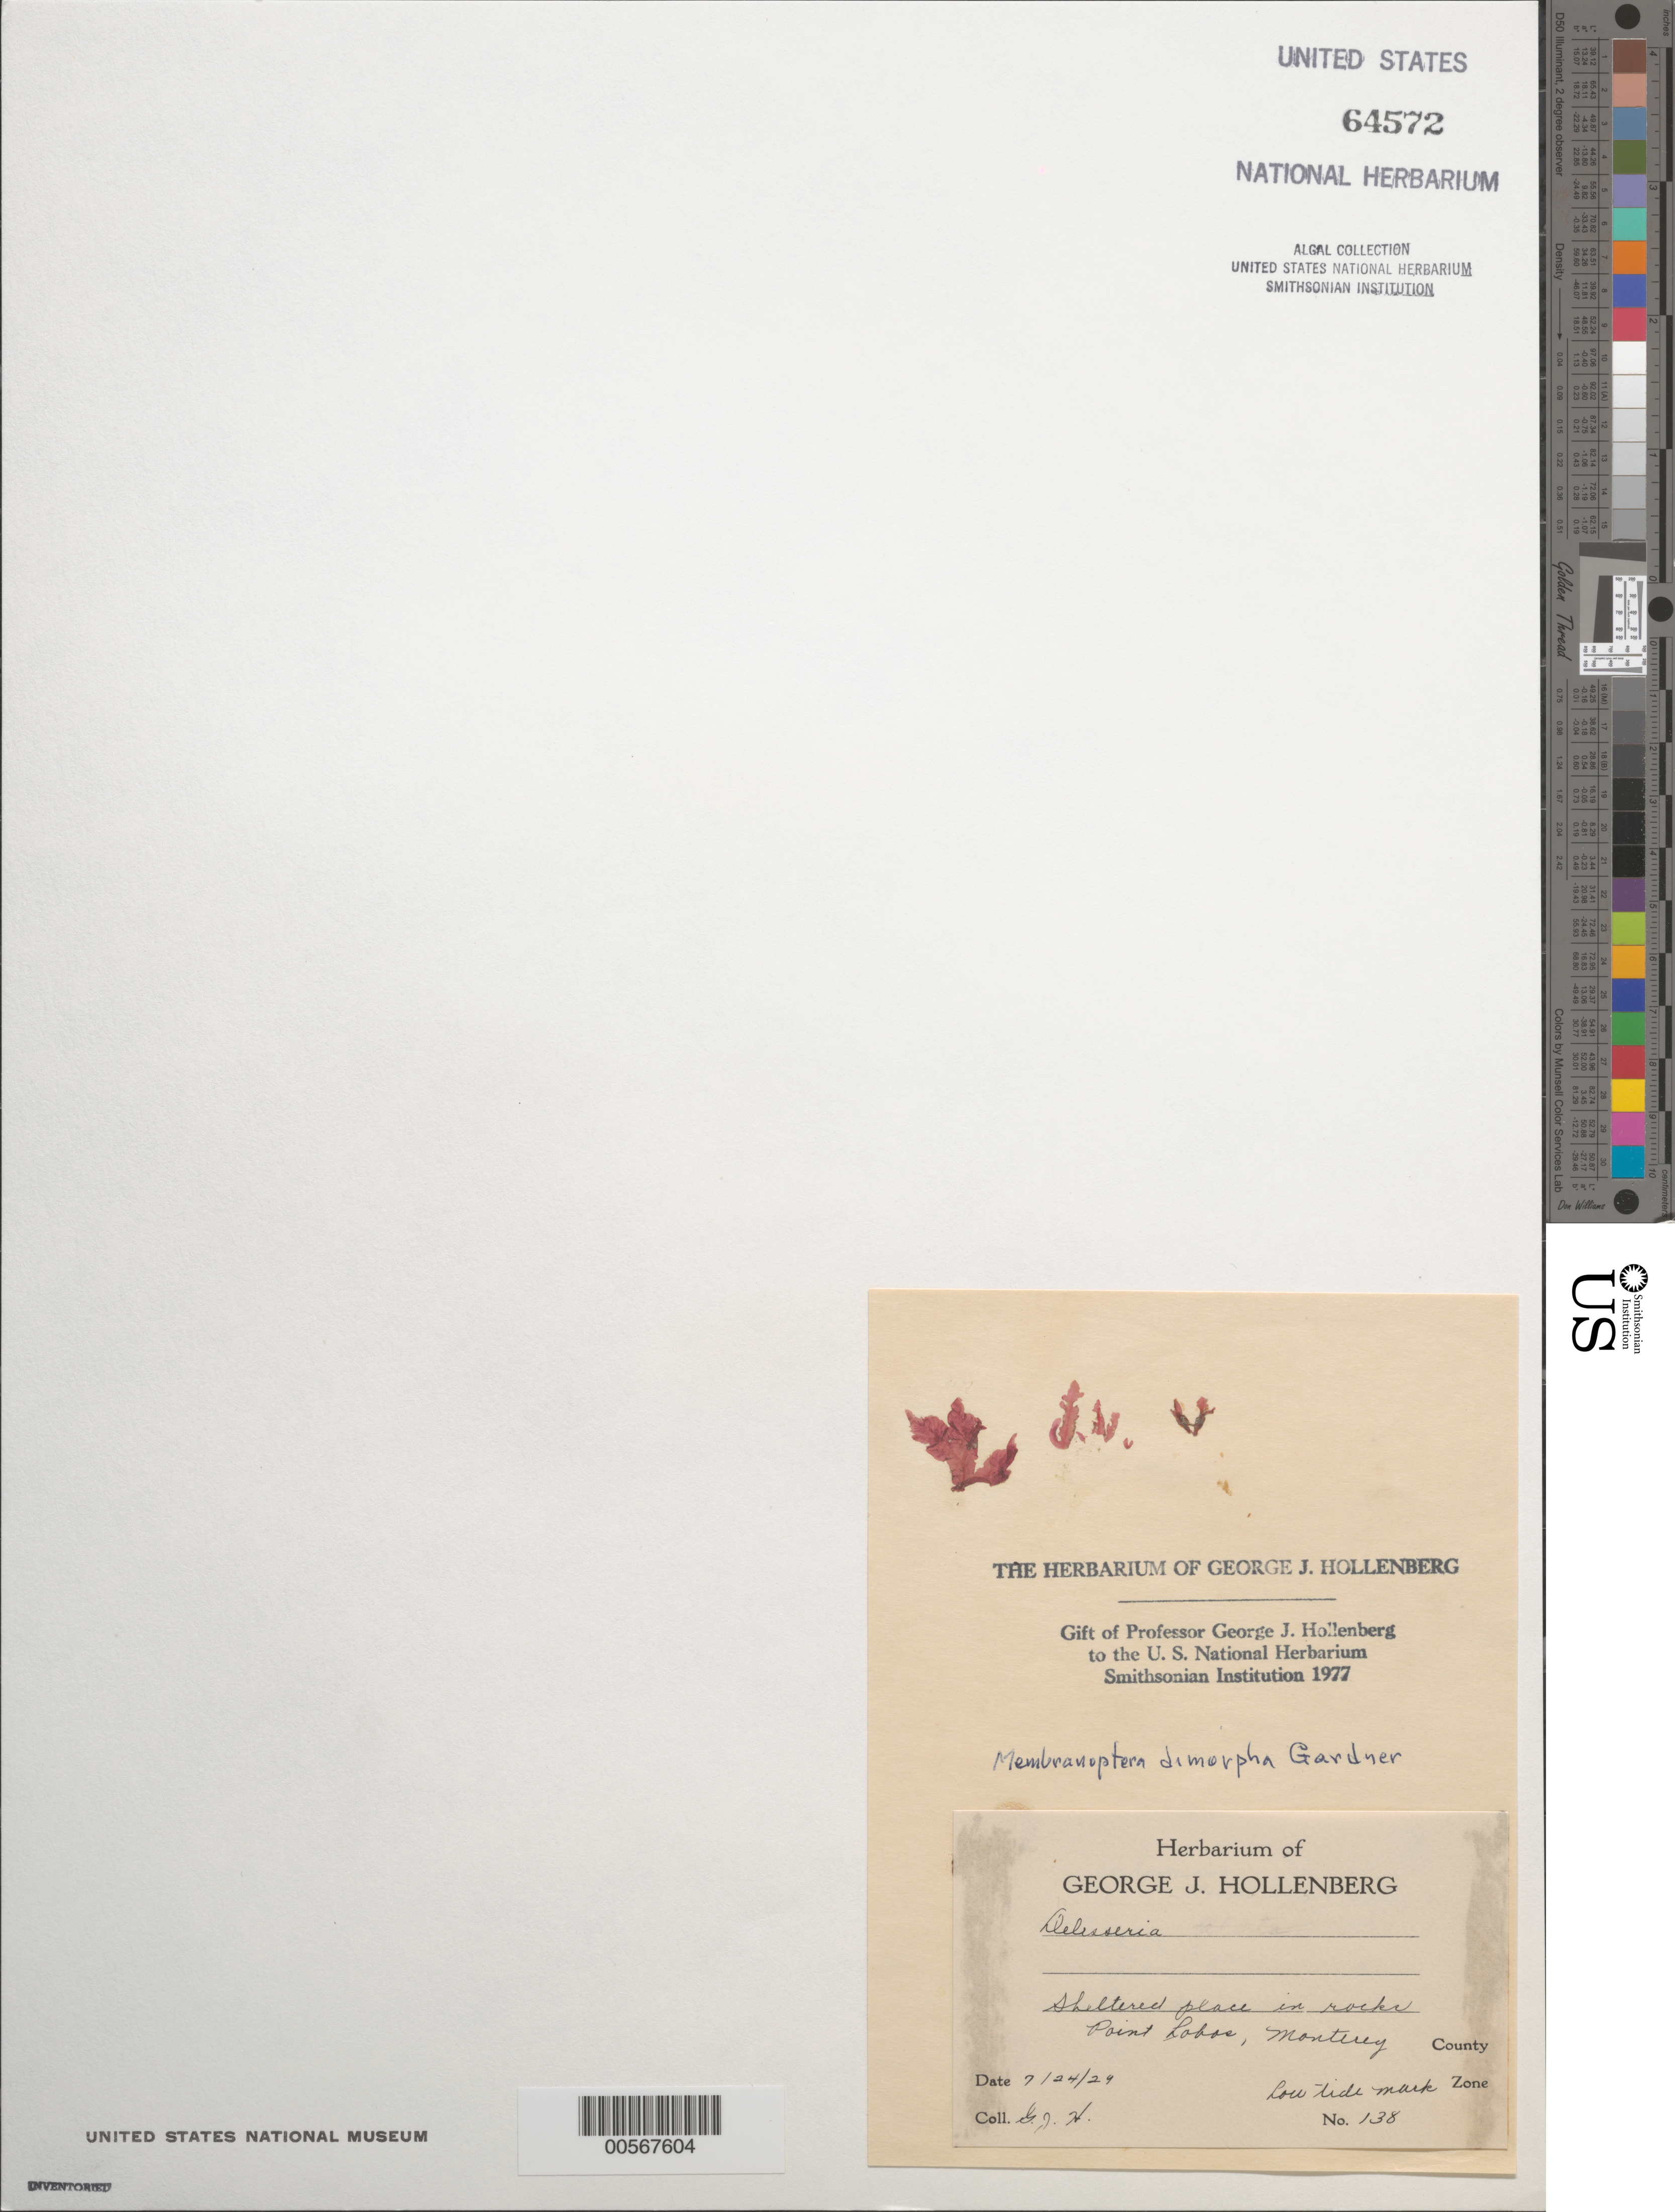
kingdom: Plantae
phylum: Rhodophyta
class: Florideophyceae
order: Ceramiales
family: Delesseriaceae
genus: Membranoptera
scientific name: Membranoptera platyphylla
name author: (Setch. & N.L. Gardner) Kylin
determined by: Algae name updating Project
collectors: G. Hollenberg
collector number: GJH 138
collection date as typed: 24 Jul 1929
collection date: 1929-07-24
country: United States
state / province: California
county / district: Monterey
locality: Point Lobos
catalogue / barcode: US 64572